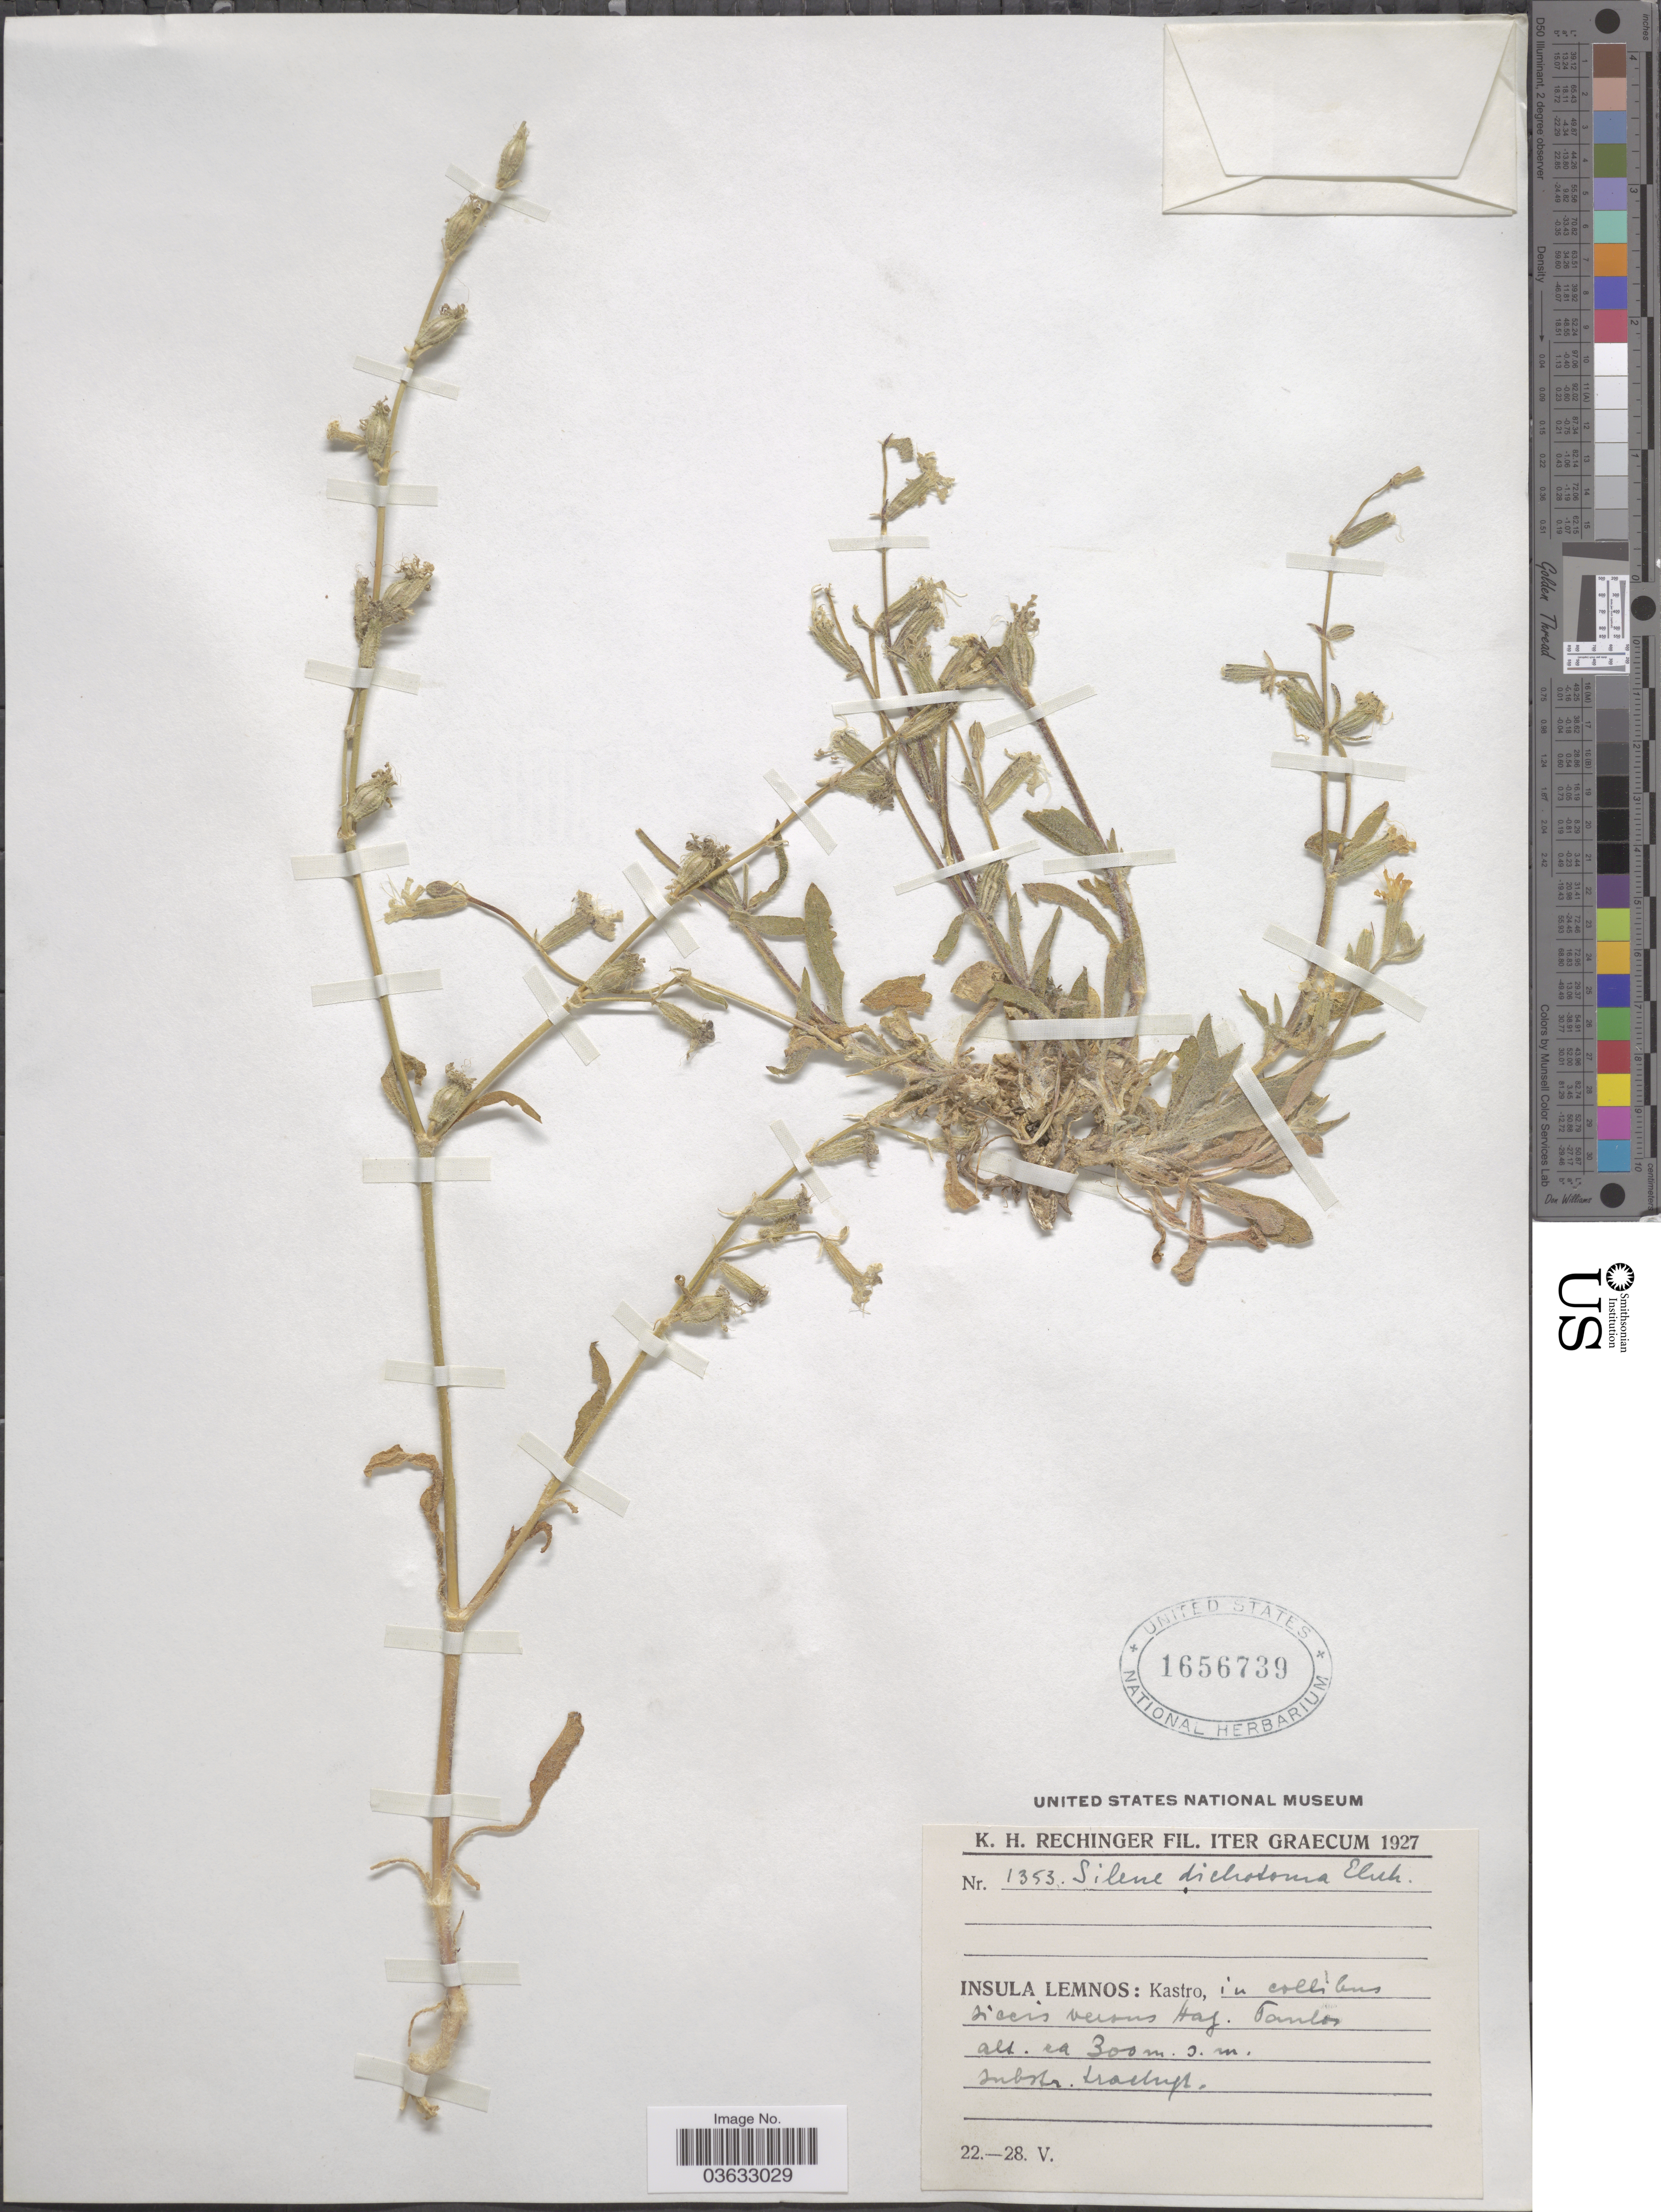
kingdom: Plantae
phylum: Tracheophyta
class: Magnoliopsida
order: Caryophyllales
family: Caryophyllaceae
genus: Silene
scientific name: Silene dichotoma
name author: Ehrh.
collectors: K. H. Rechinger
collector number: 1353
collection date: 1927-05-22/1927-05-28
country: Greece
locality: Iter Græcum. Insula Lemnos: Kastro, in collibus siccis versus Haj. Pavlos.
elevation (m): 300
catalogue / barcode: US 1656739